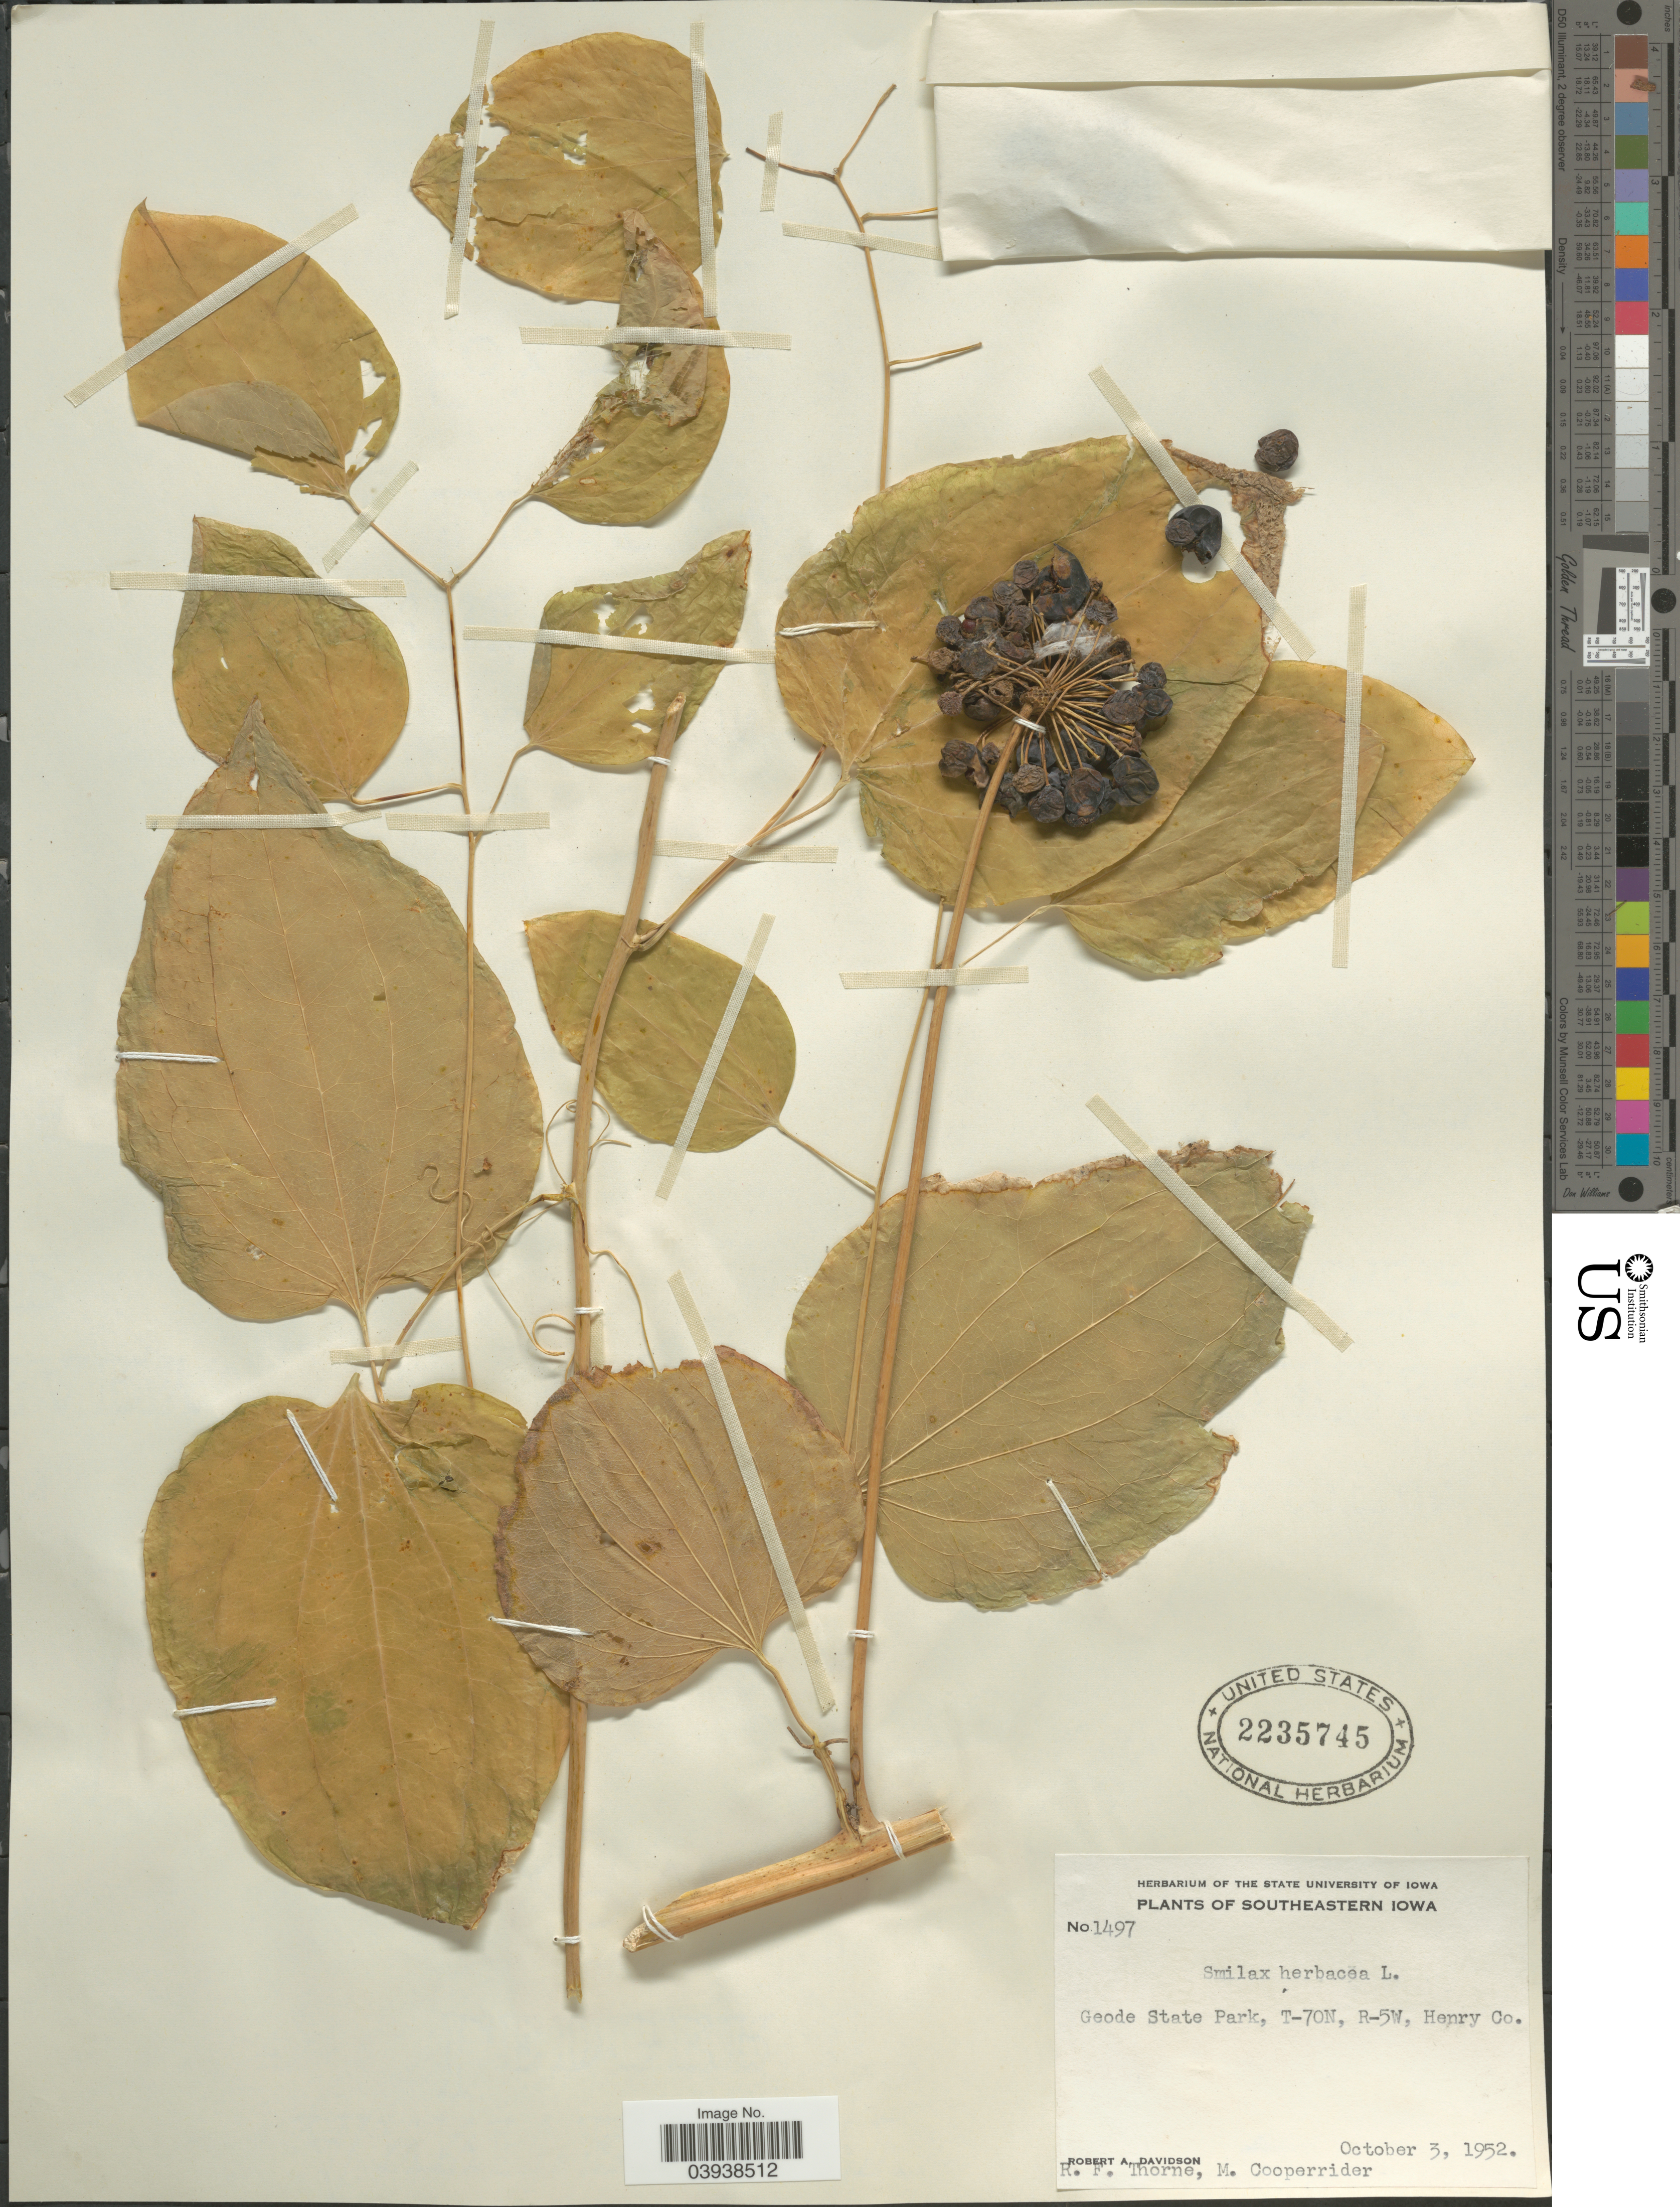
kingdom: Plantae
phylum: Tracheophyta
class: Liliopsida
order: Liliales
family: Smilacaceae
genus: Smilax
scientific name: Smilax herbacea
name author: L.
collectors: R. A. Davidson, R. Thorne & M. Cooperrider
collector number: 1497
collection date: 1952-10-03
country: United States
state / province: Iowa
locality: Southeastern Iowa. Geode State Park, T-70N, R-5W, Henry Co.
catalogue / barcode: US 2235745